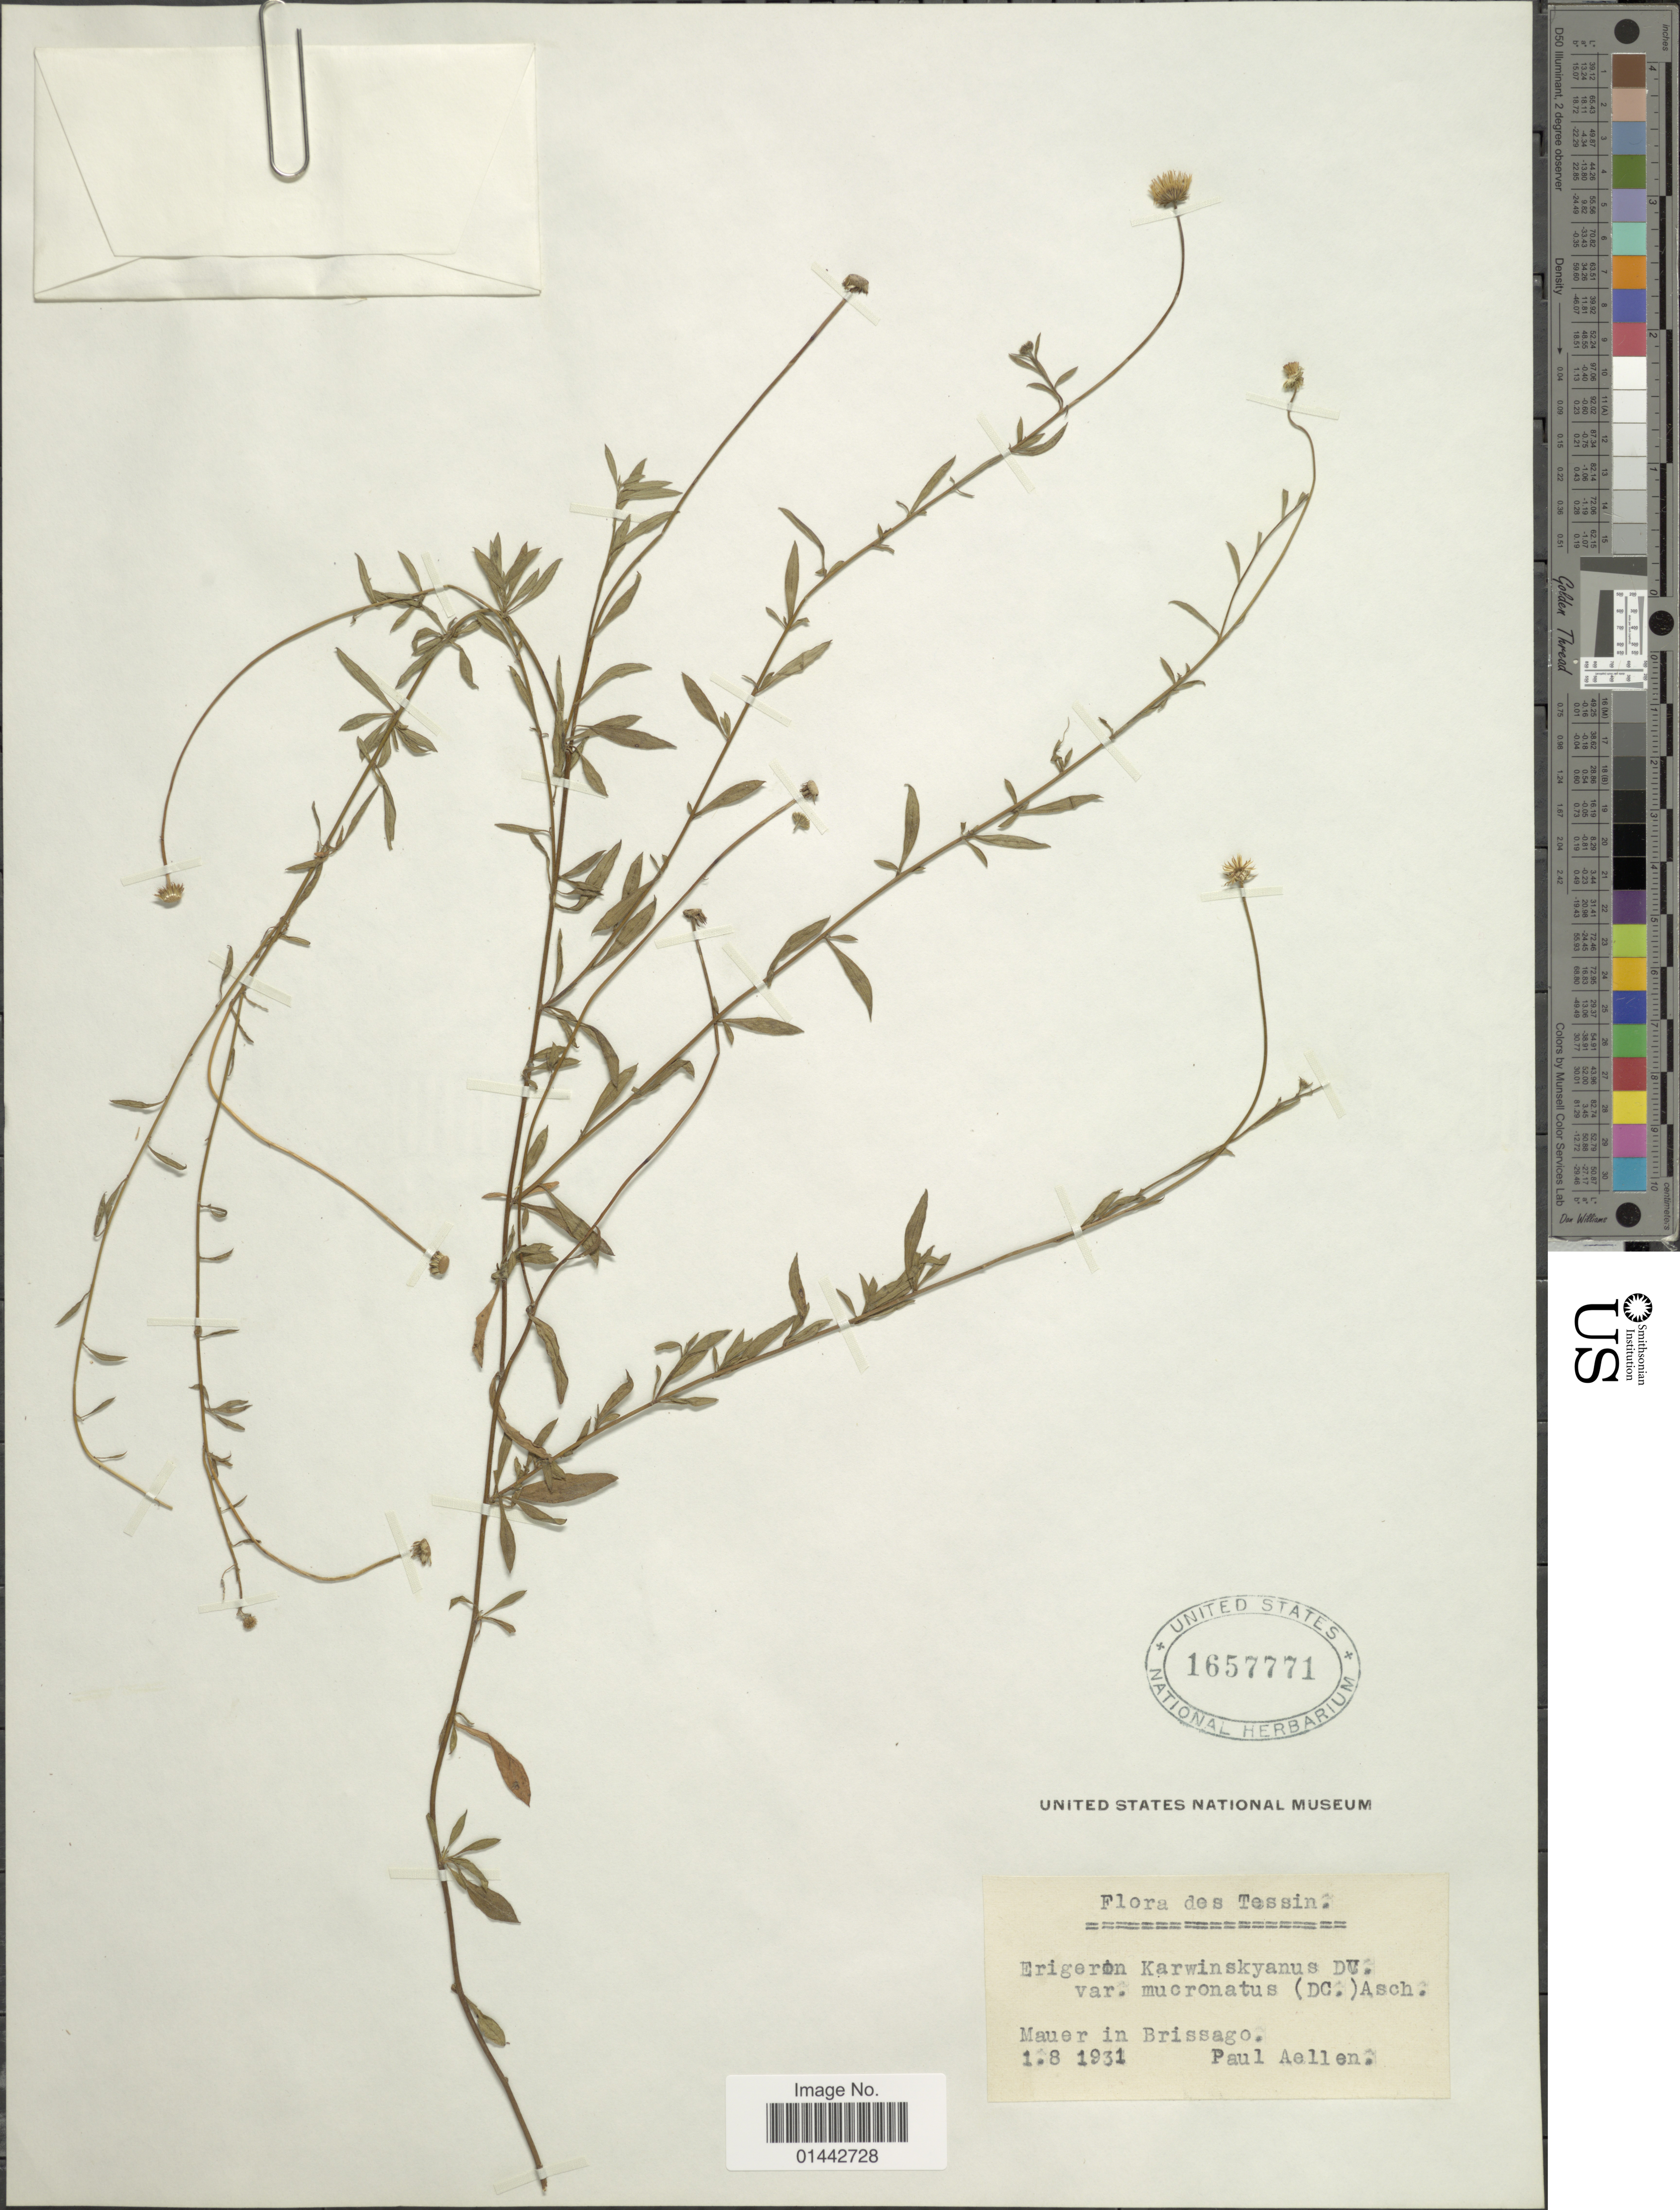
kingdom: Plantae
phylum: Tracheophyta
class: Magnoliopsida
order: Asterales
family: Asteraceae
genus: Erigeron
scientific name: Erigeron karvinskianus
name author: DC.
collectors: P. Aellen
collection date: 1931-08-01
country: Switzerland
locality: Tessin, Mauer in Brissago.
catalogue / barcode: US 1657771